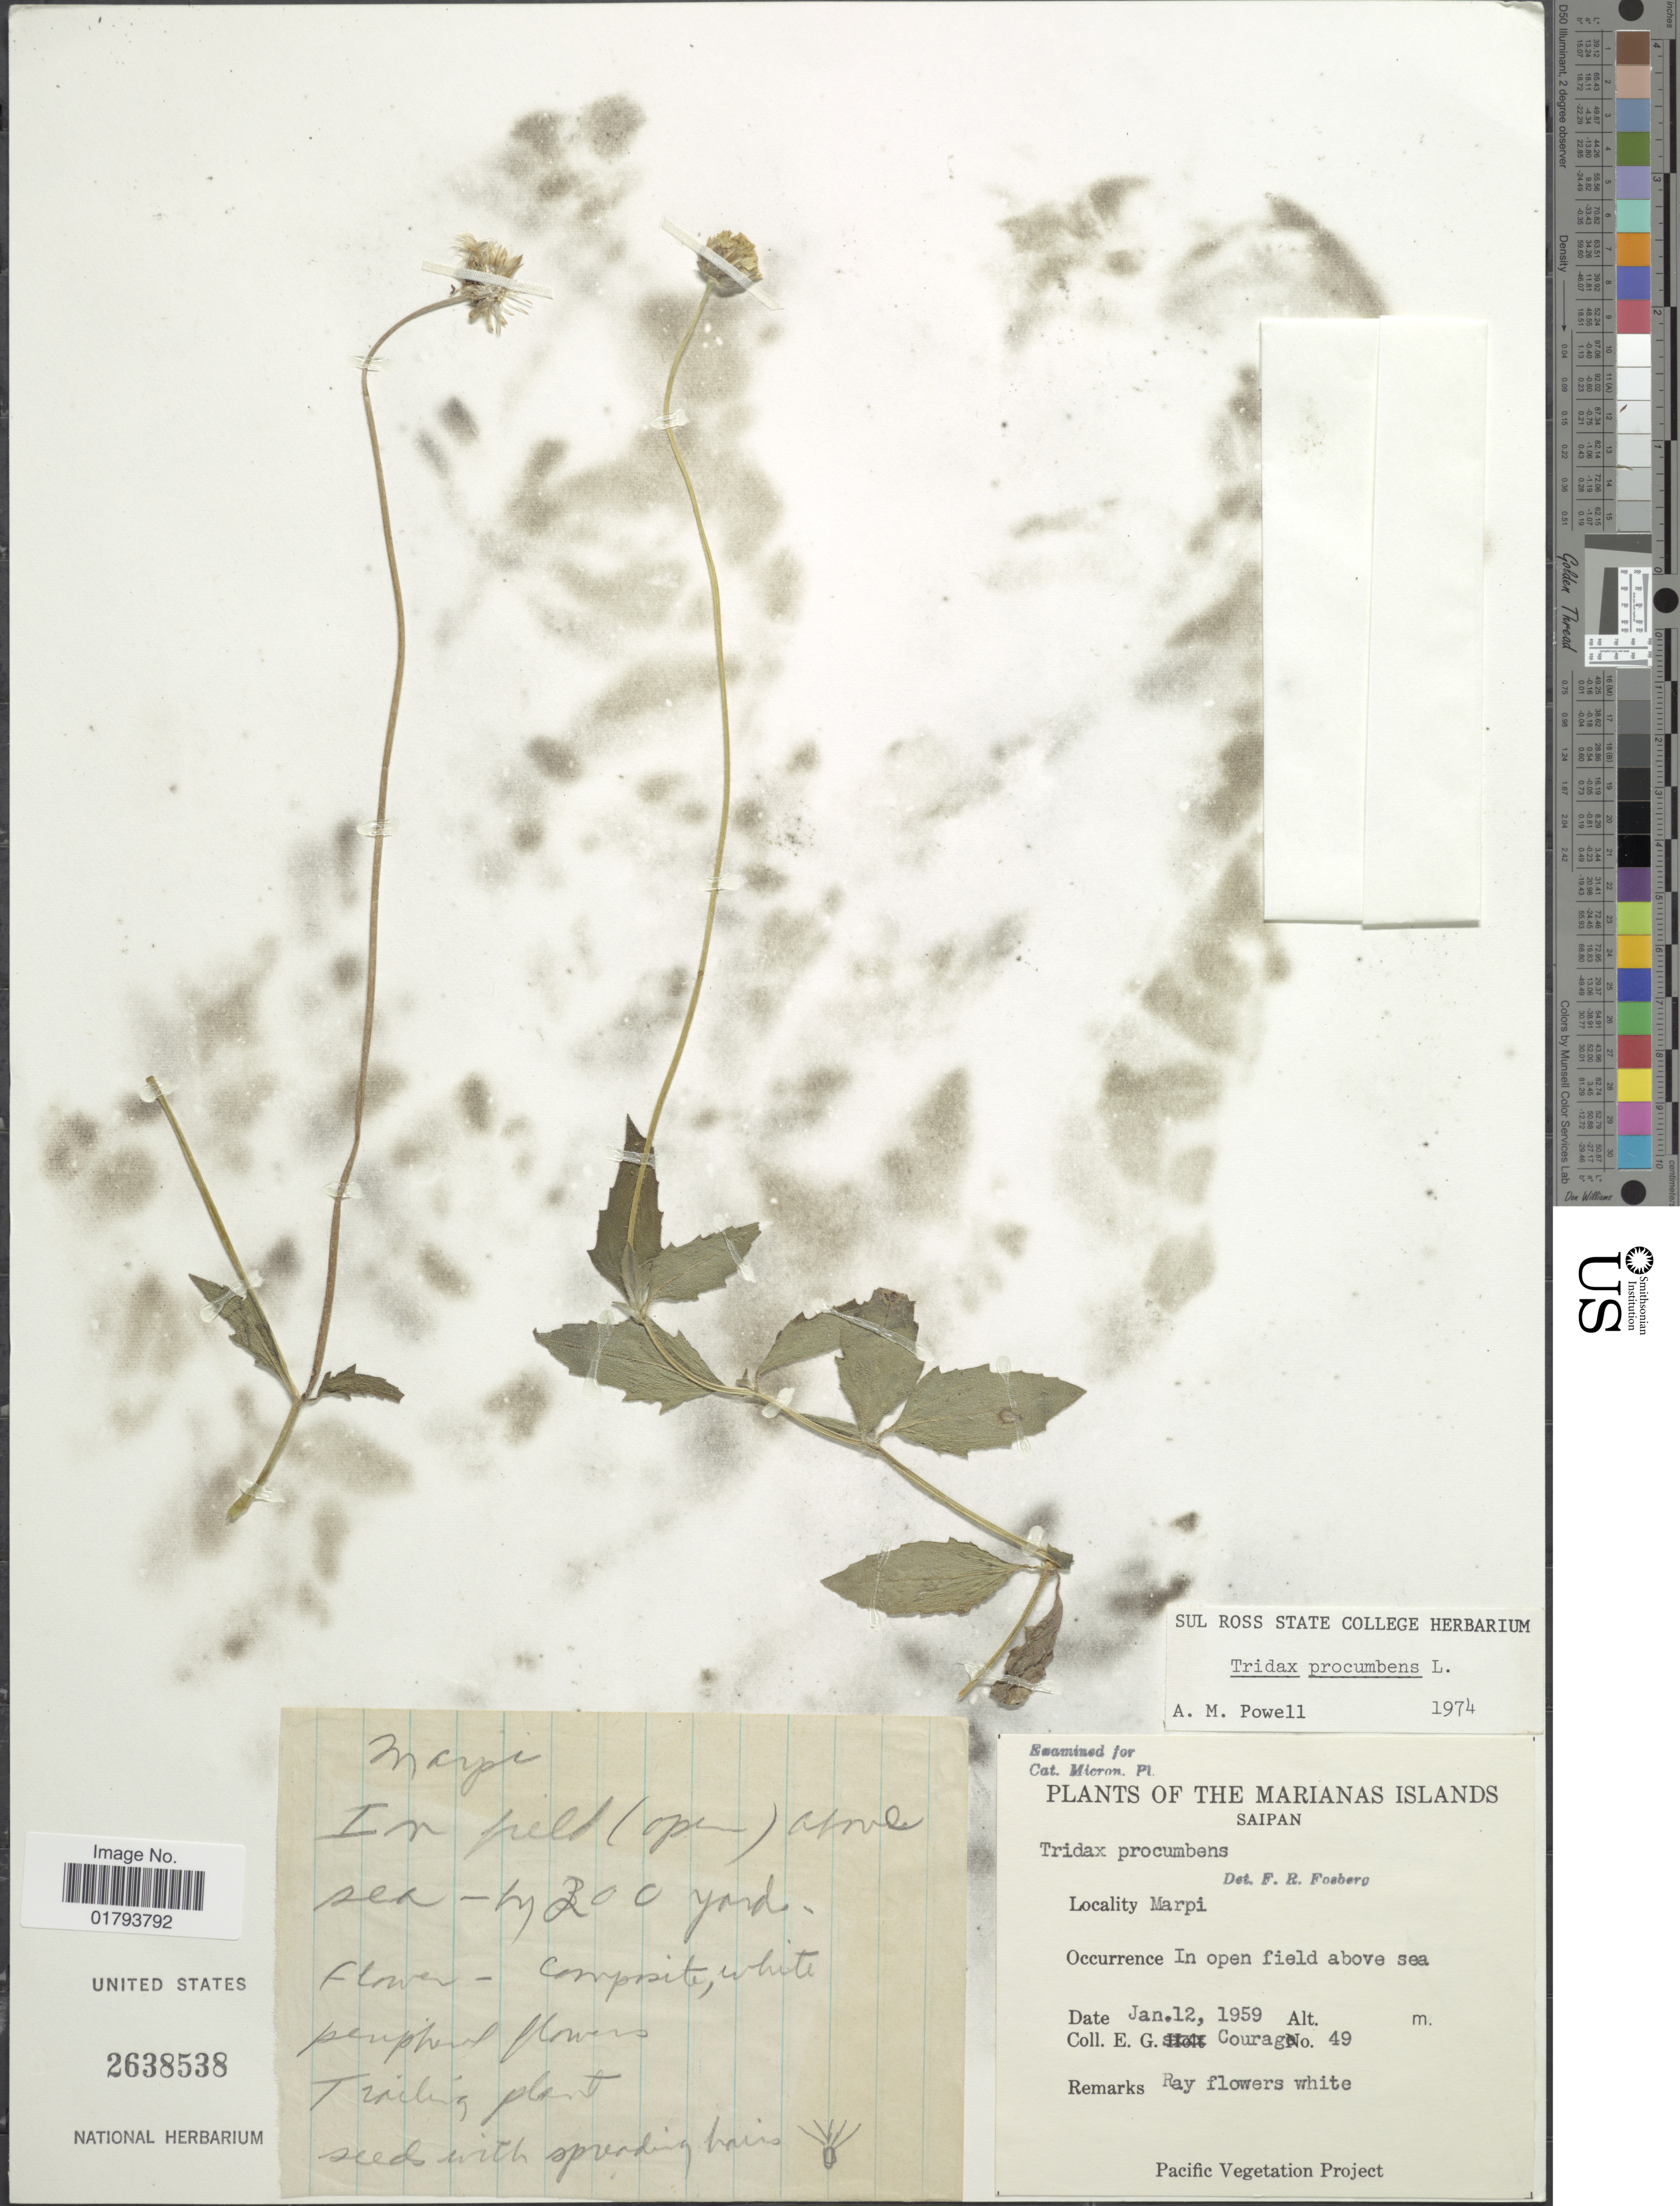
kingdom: Plantae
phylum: Tracheophyta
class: Magnoliopsida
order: Asterales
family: Asteraceae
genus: Tridax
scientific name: Tridax procumbens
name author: L.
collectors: E. Courage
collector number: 49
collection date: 1959-01-12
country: Northern Mariana Islands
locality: Saipan, Marianas Islands, Marpi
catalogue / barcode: US 2638538